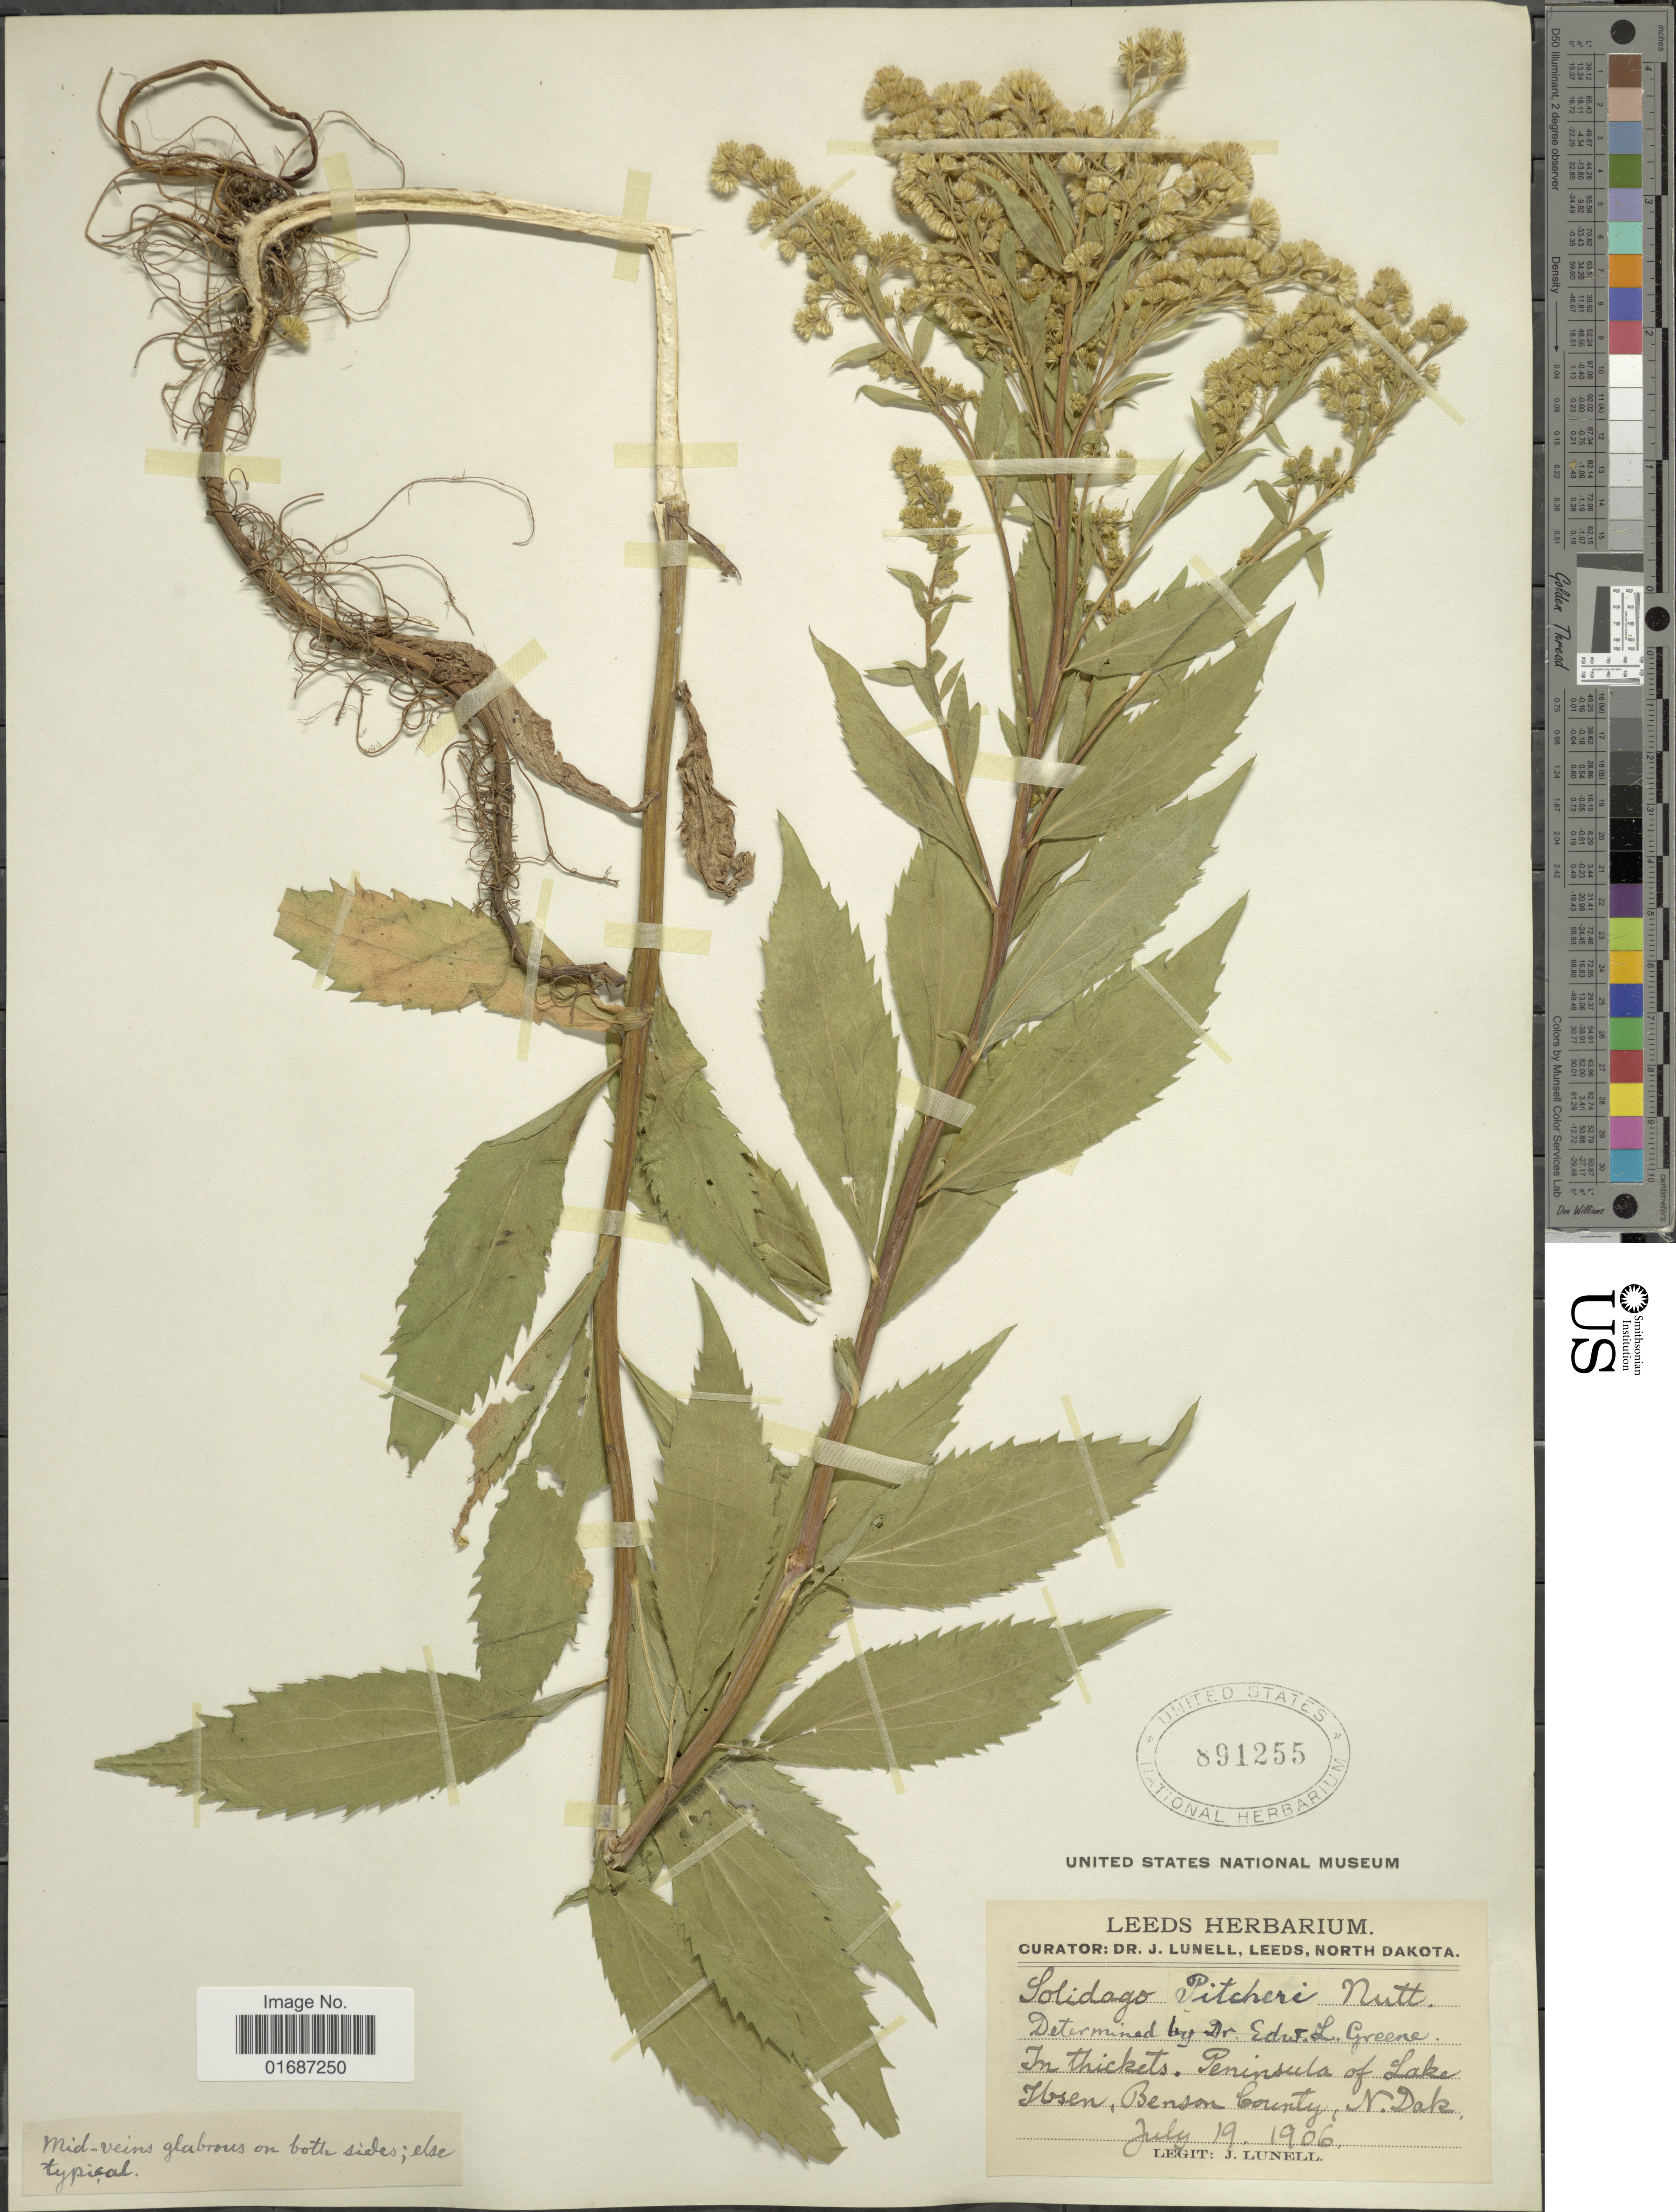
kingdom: Plantae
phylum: Tracheophyta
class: Magnoliopsida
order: Asterales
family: Asteraceae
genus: Solidago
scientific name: Solidago gigantea var. leiophylla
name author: Fernald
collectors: J. Lunell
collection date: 1906-07-19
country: United States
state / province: North Dakota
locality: In thickets. Peninsula of Lake Ibsen, Benson County. N. Dak.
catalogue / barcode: US 891255